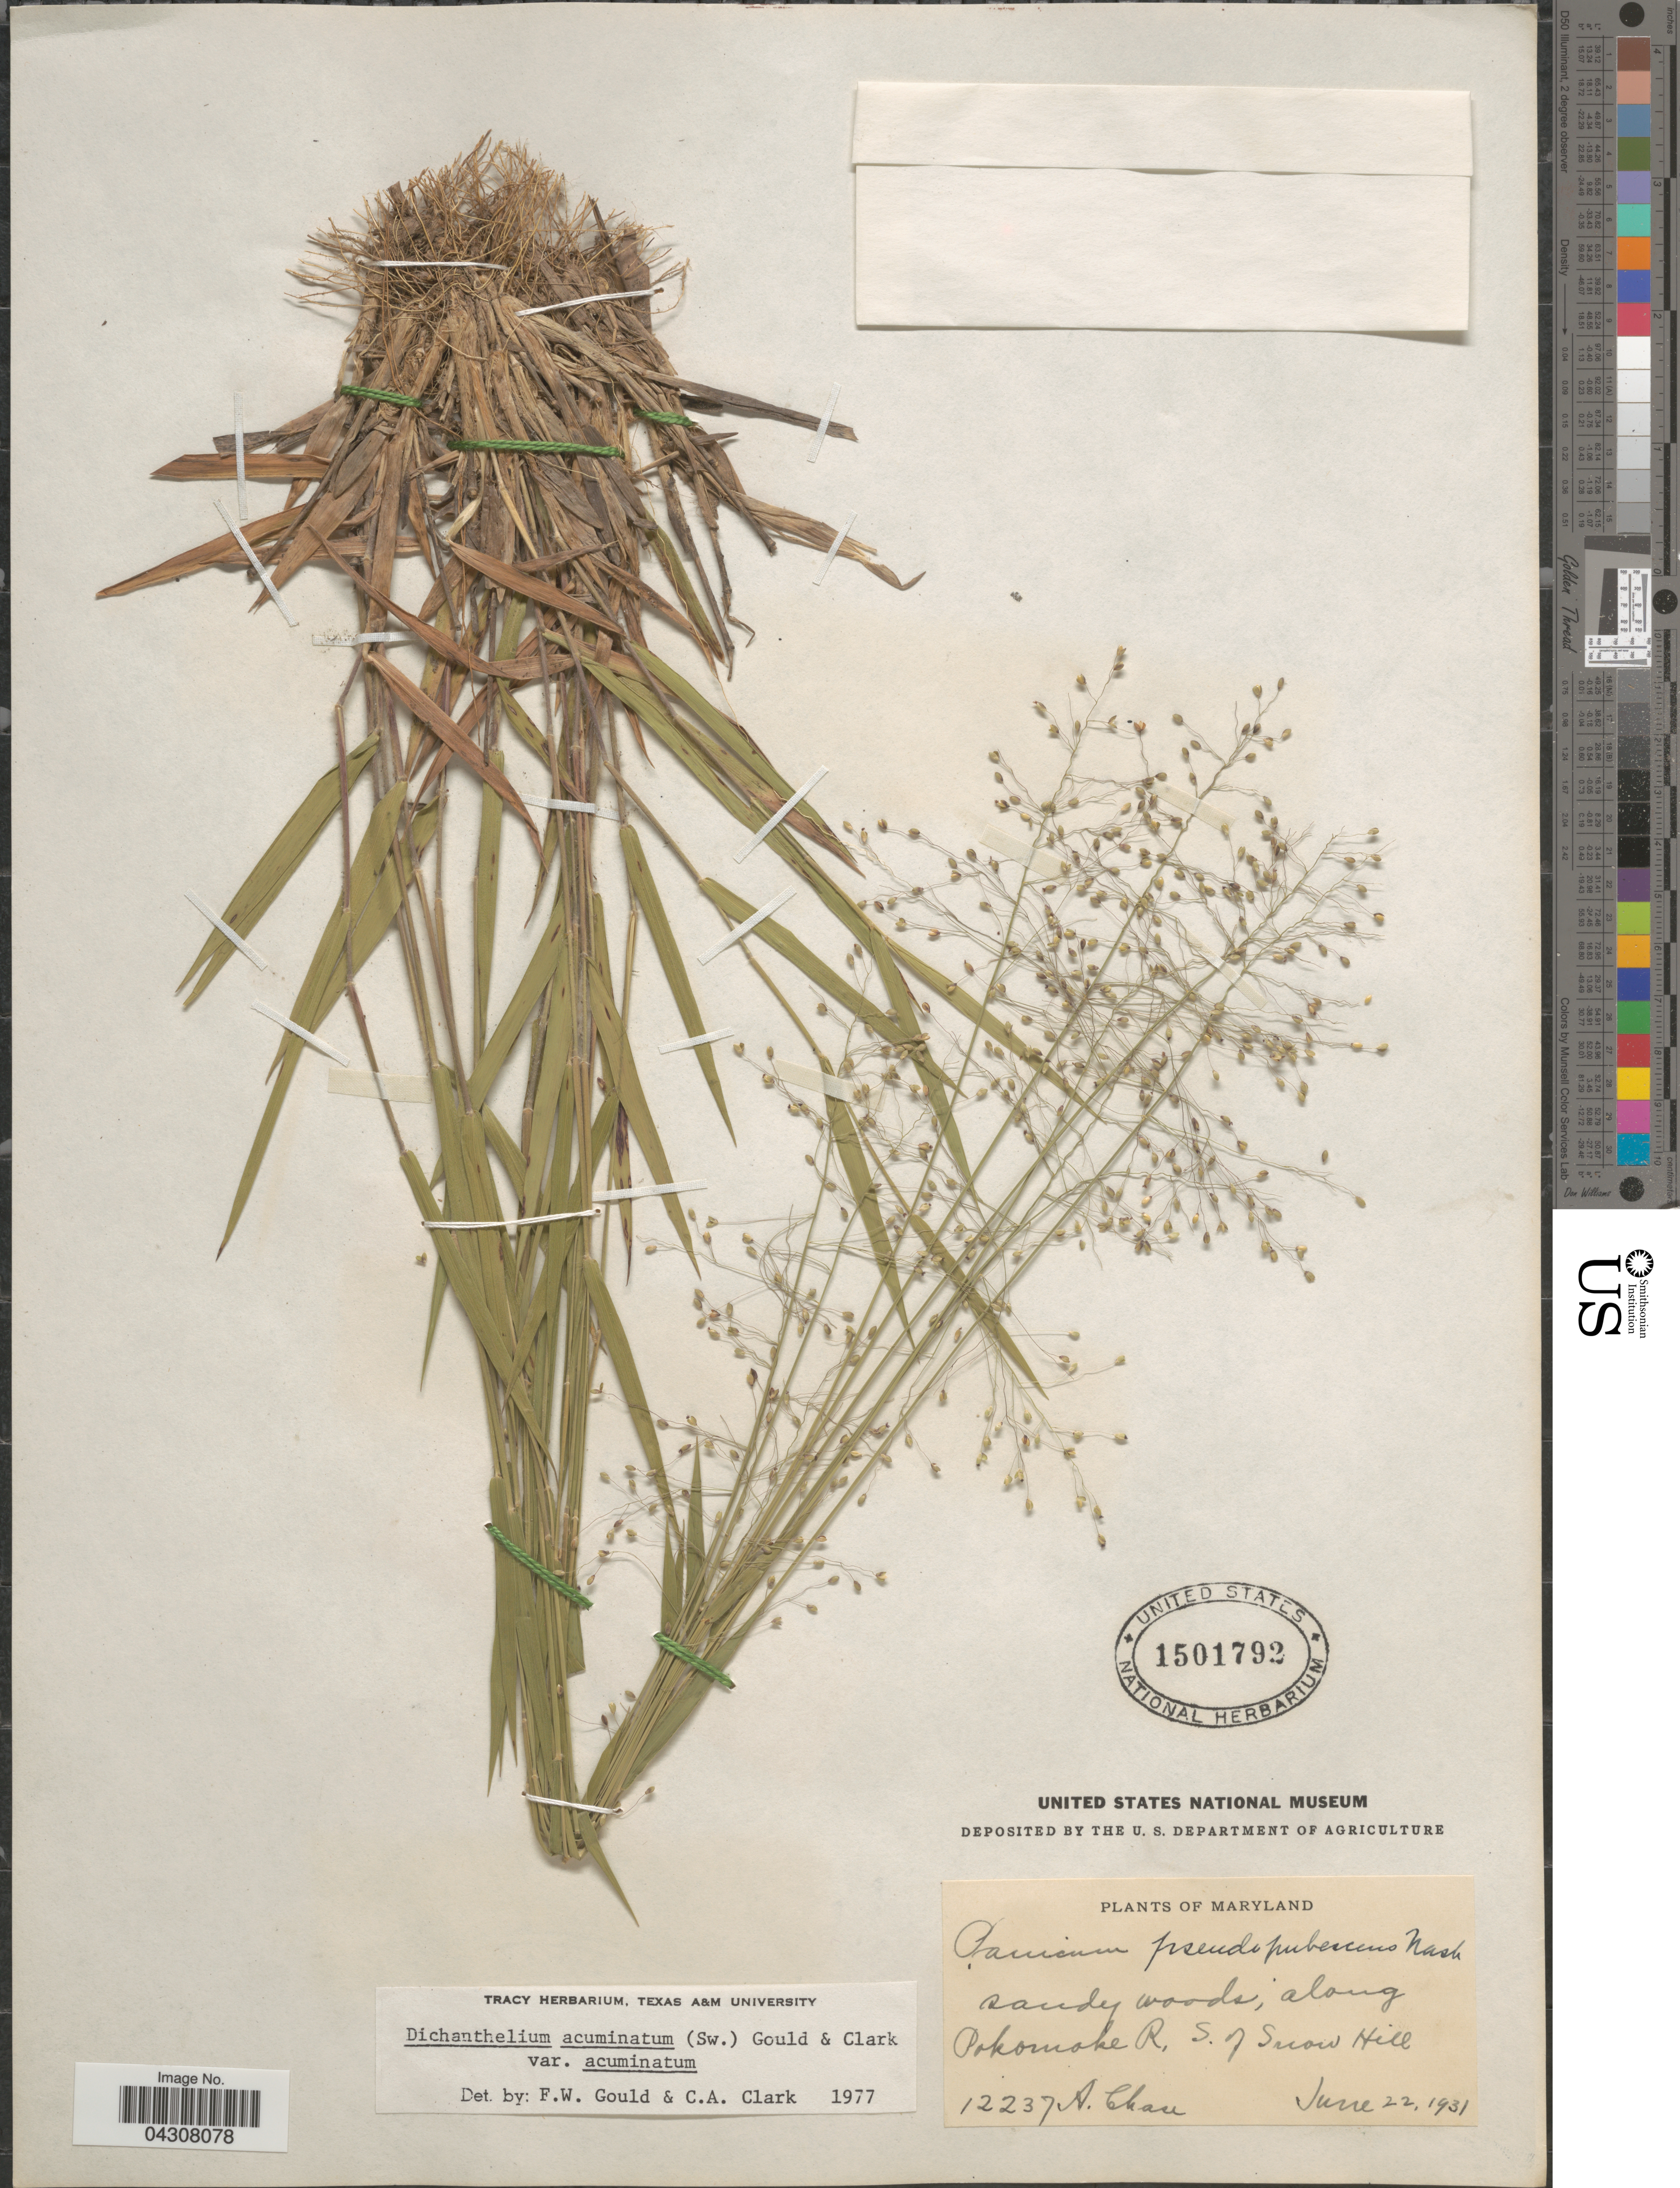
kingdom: Plantae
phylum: Tracheophyta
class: Liliopsida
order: Poales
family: Poaceae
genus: Dichanthelium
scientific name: Dichanthelium acuminatum var. acuminatum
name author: (Sw.) Gould & C.A. Clark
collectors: A. Chase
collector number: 12237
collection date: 1931-06-22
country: United States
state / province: Maryland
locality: Sandy woods, along Pokomoke R, S. of Snow Hill.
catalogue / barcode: US 1501792